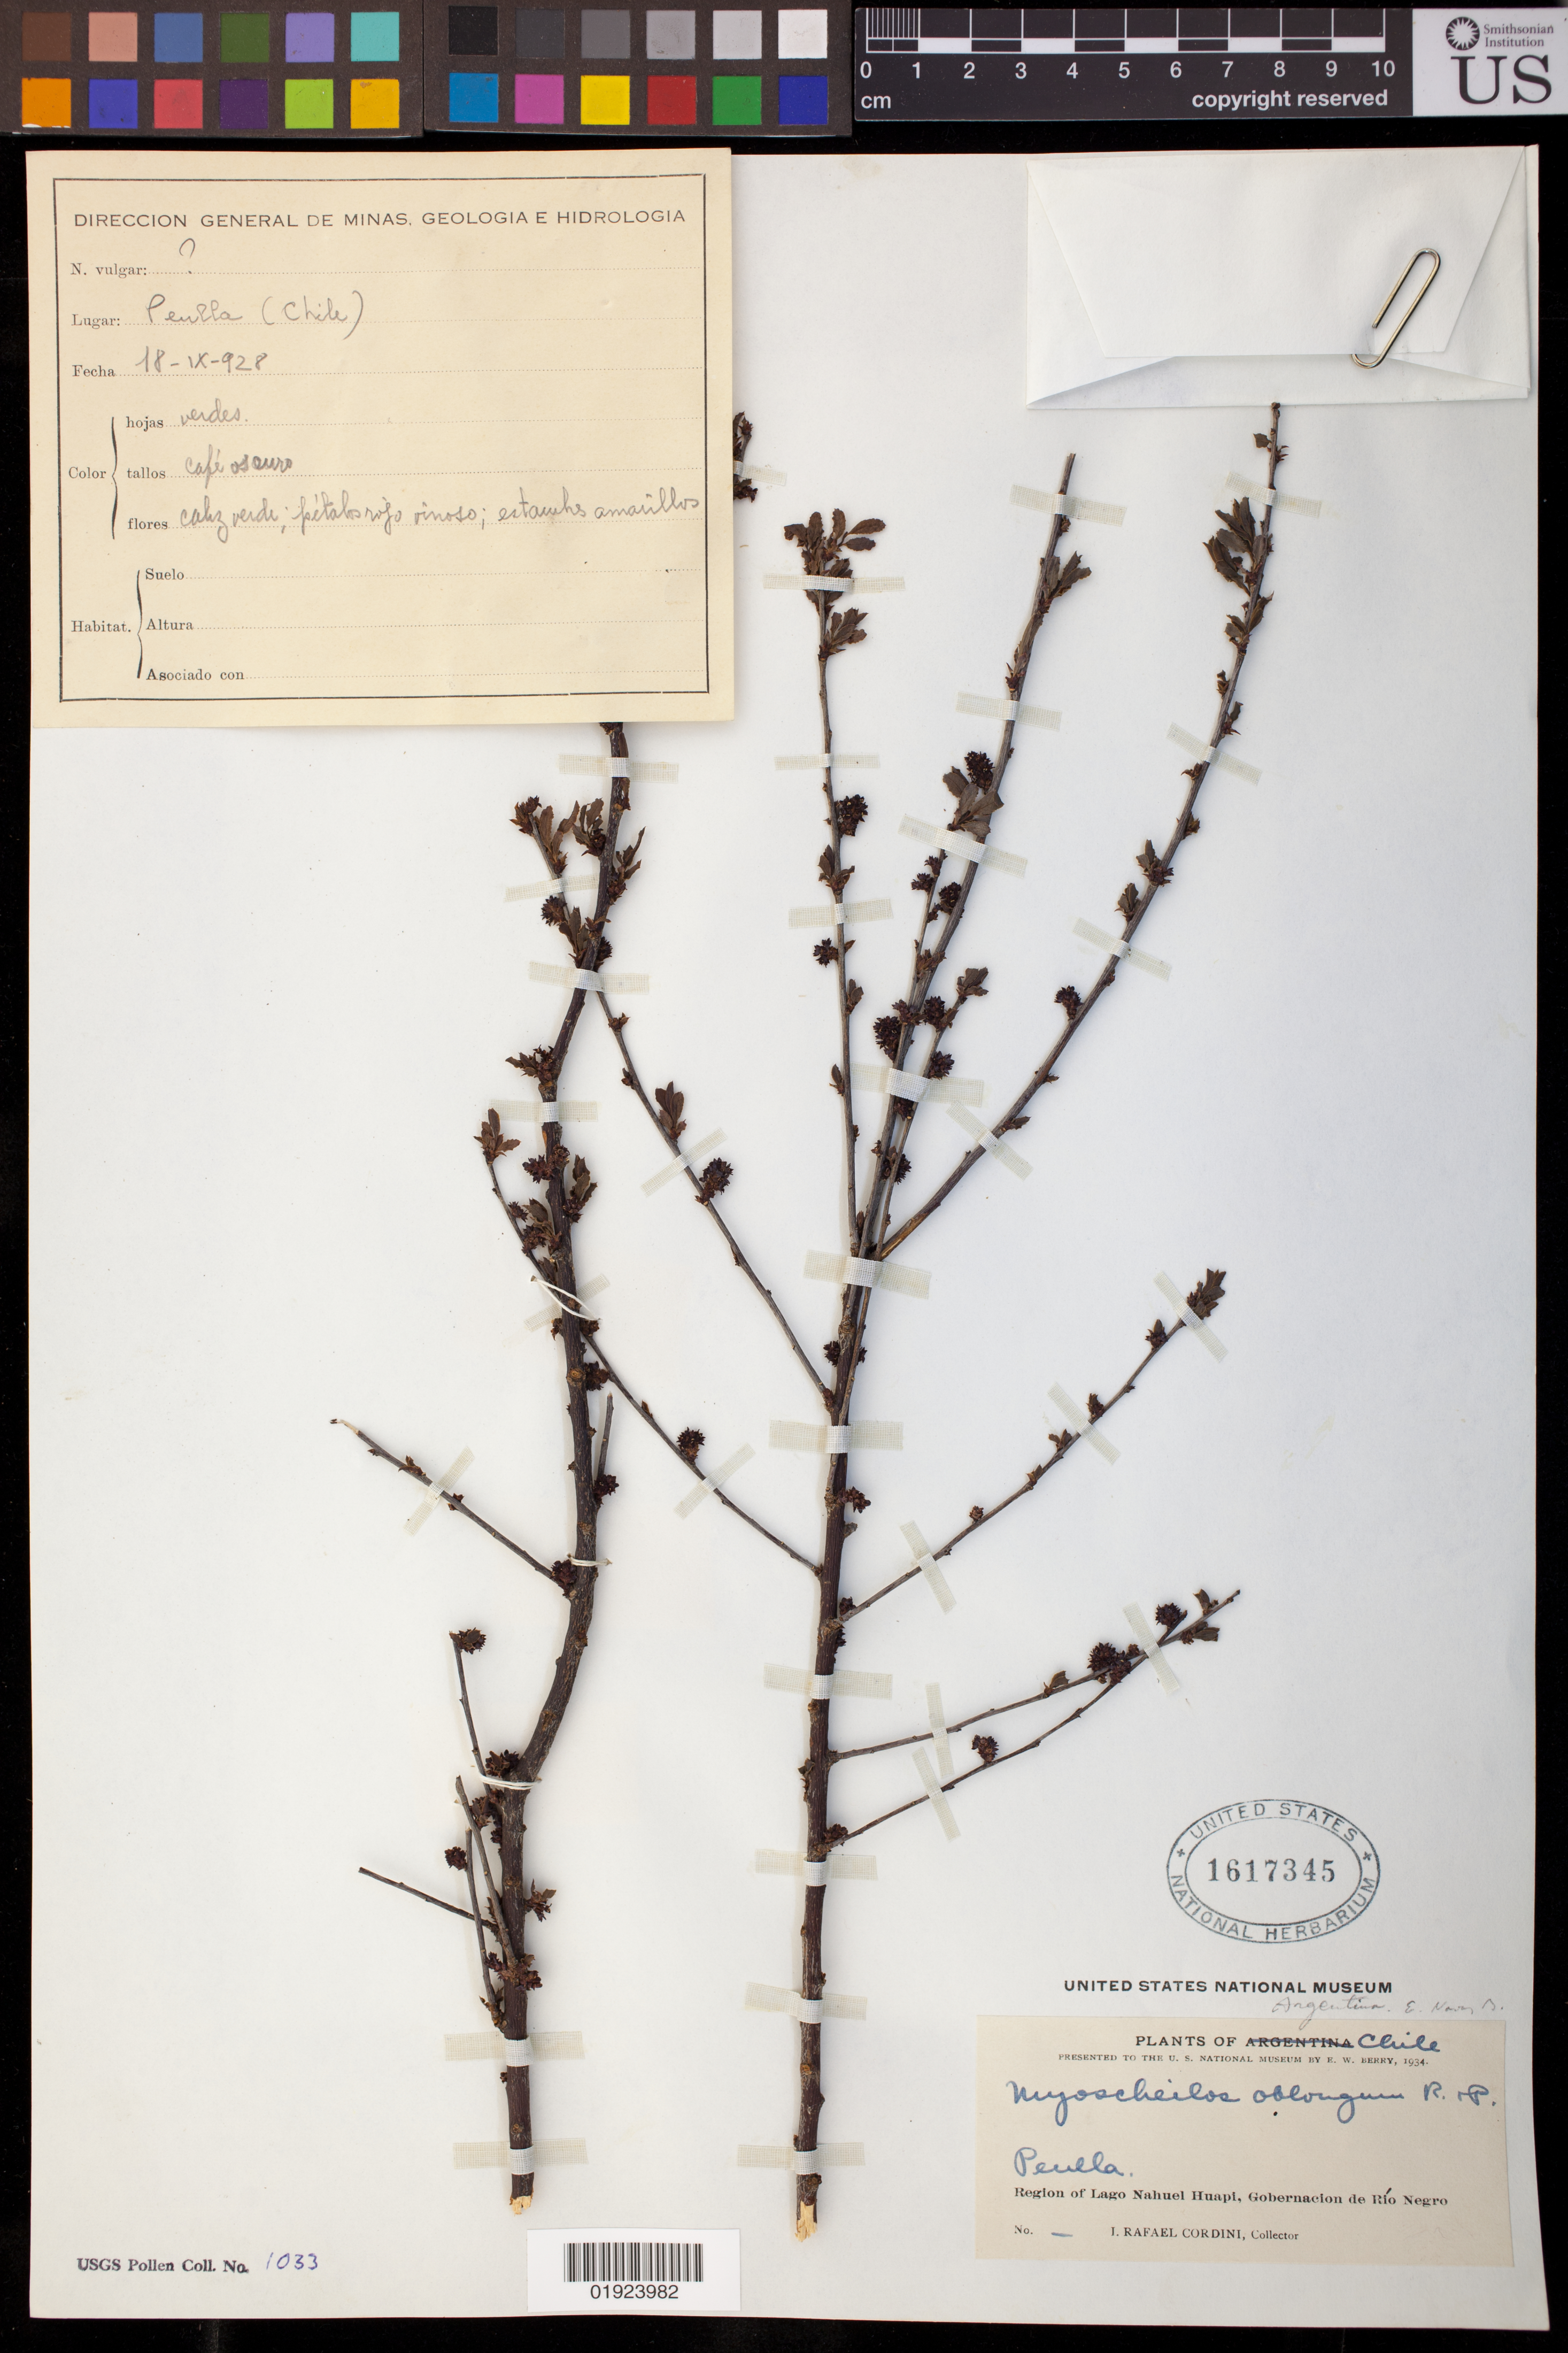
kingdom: Plantae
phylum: Tracheophyta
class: Magnoliopsida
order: Santalales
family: Santalaceae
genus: Myoschilos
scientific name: Myoschilos oblongus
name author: Ruiz & Pav.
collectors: I. Cordini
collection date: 1928-09-18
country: Chile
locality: Peulla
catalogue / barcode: US 1617345